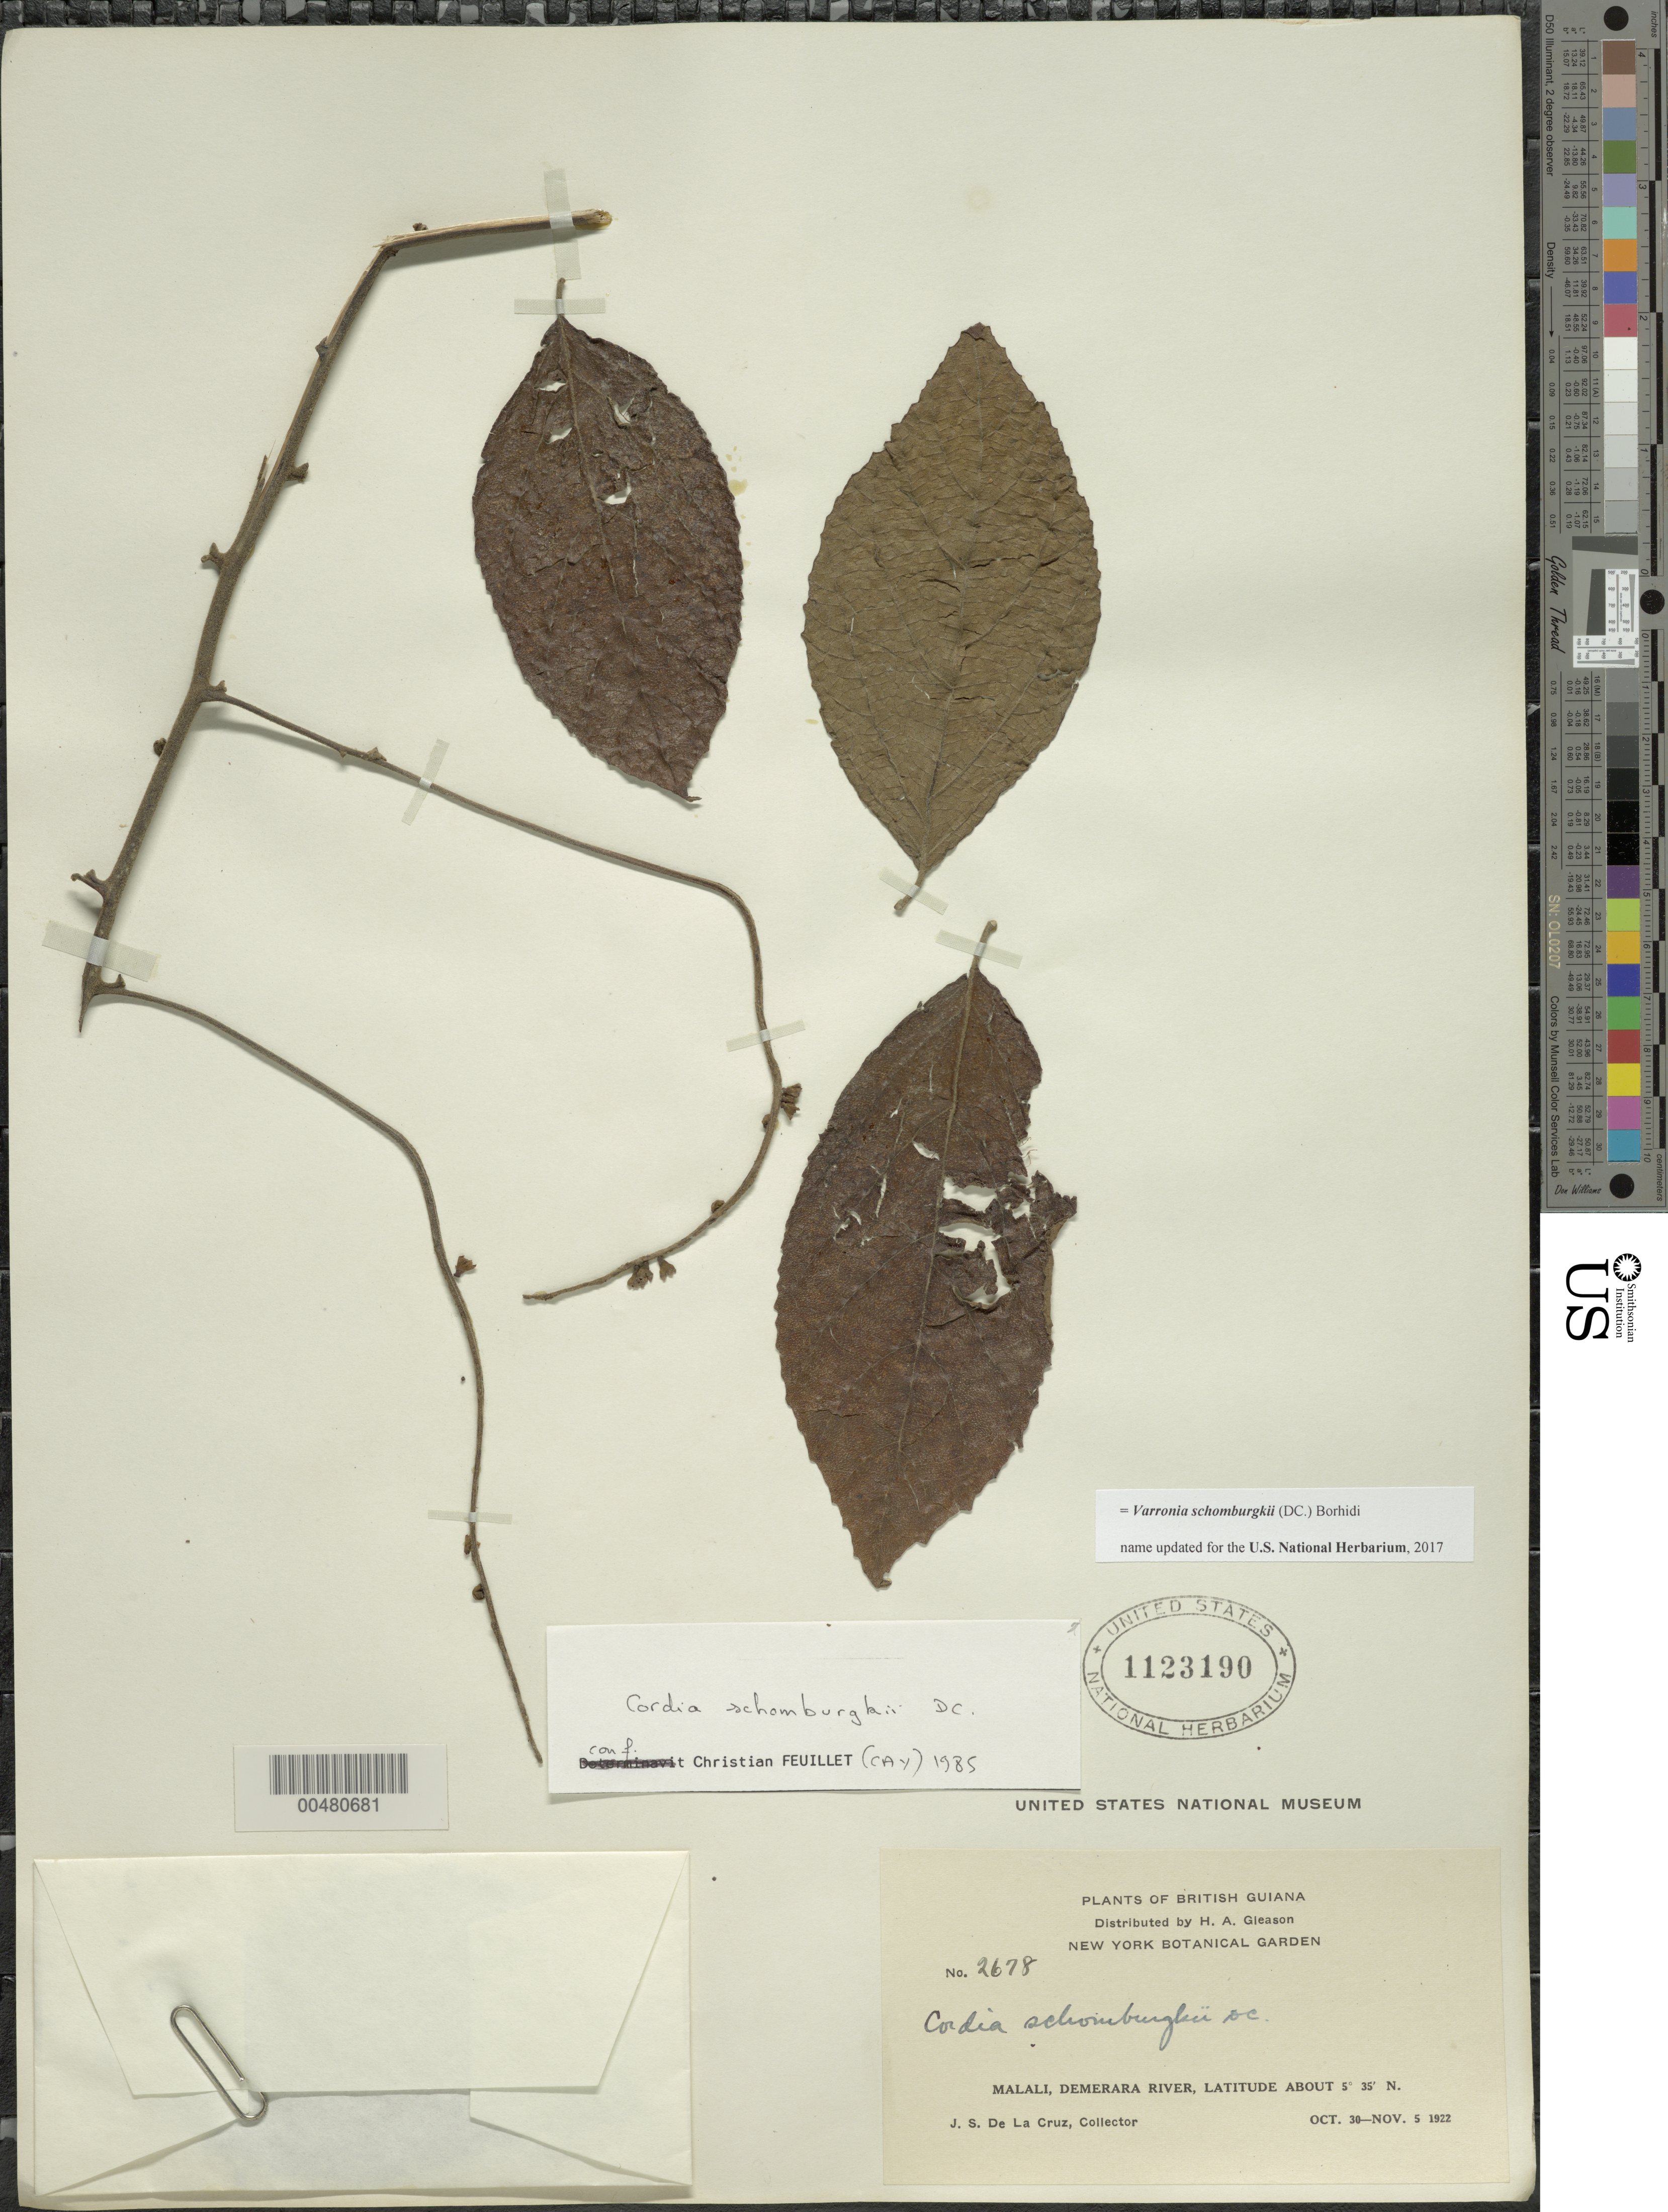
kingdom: Plantae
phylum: Tracheophyta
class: Magnoliopsida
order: Boraginales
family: Cordiaceae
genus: Varronia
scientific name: Varronia schomburgkii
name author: (DC.) Borhidi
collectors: J. S. de la Cruz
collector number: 2678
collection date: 1922-10-30/1922-11-05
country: Guyana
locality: British Guiana, Malali, Demerara River.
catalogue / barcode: US 1123190